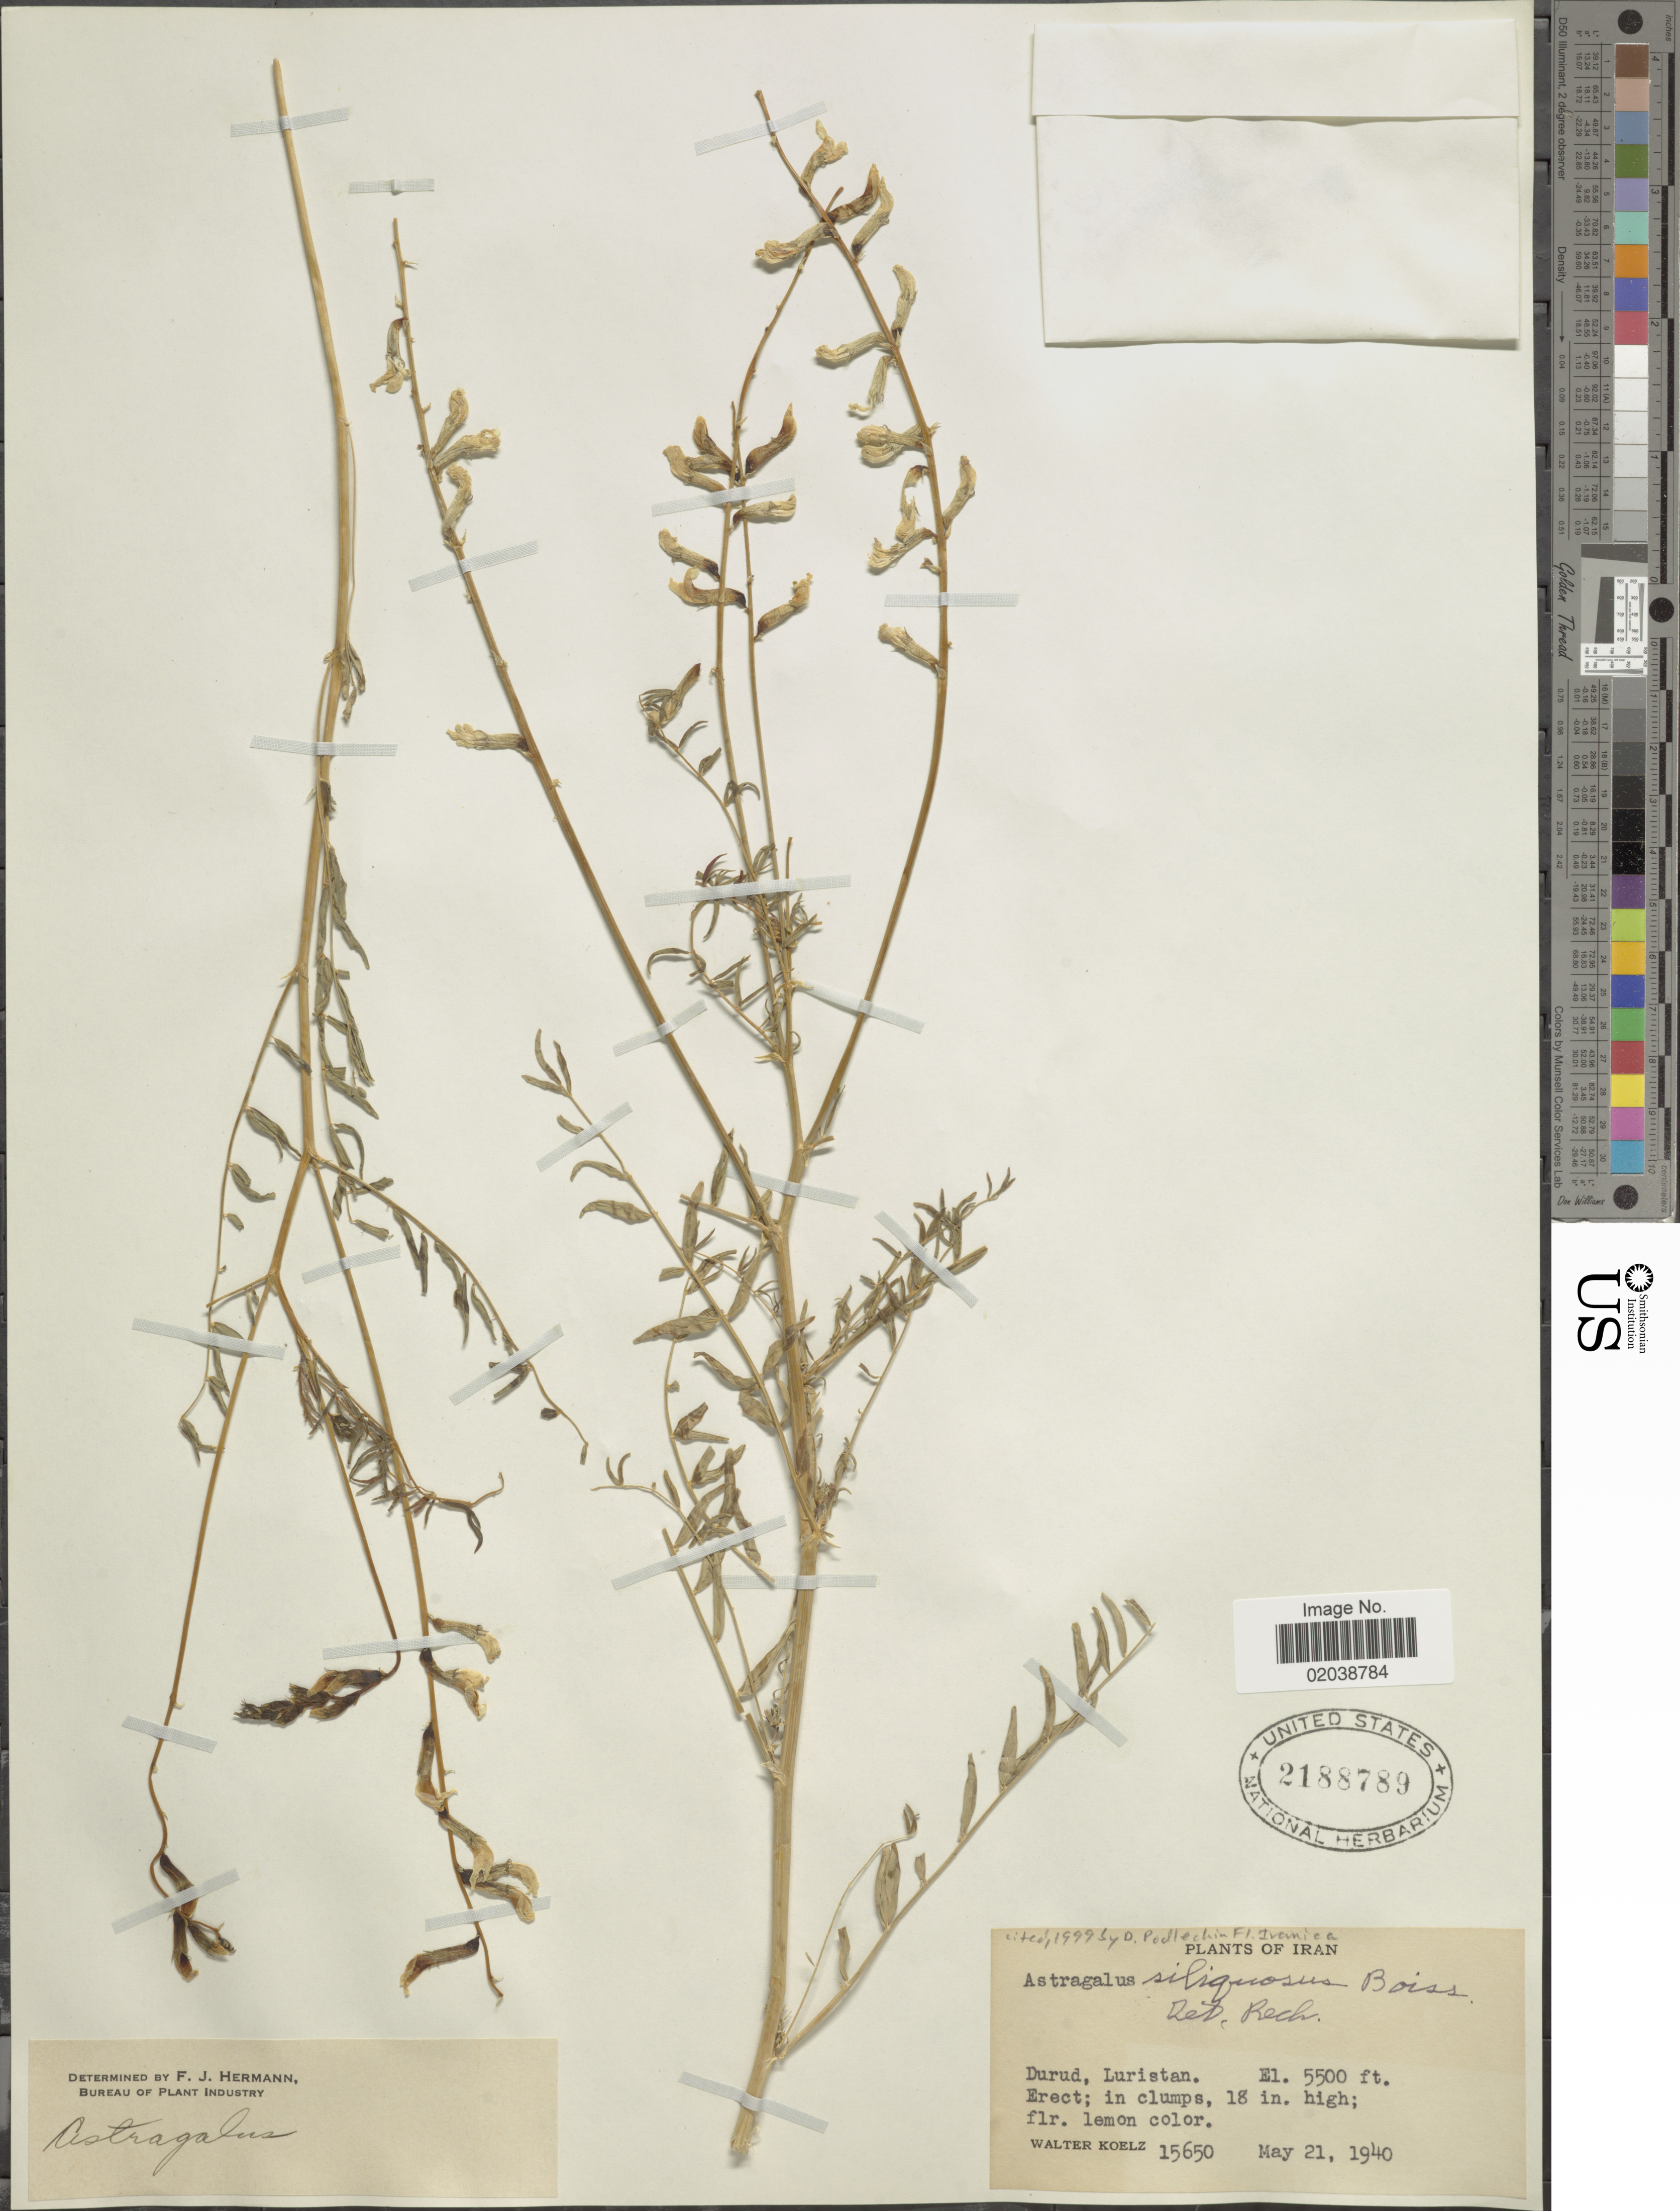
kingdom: Plantae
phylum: Tracheophyta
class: Magnoliopsida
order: Fabales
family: Fabaceae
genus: Astragalus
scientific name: Astragalus siliquosus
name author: Boiss.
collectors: W. N. Koelz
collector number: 15650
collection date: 1940-05-21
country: Iran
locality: Durud, Luristan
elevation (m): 1676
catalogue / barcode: US 2188789